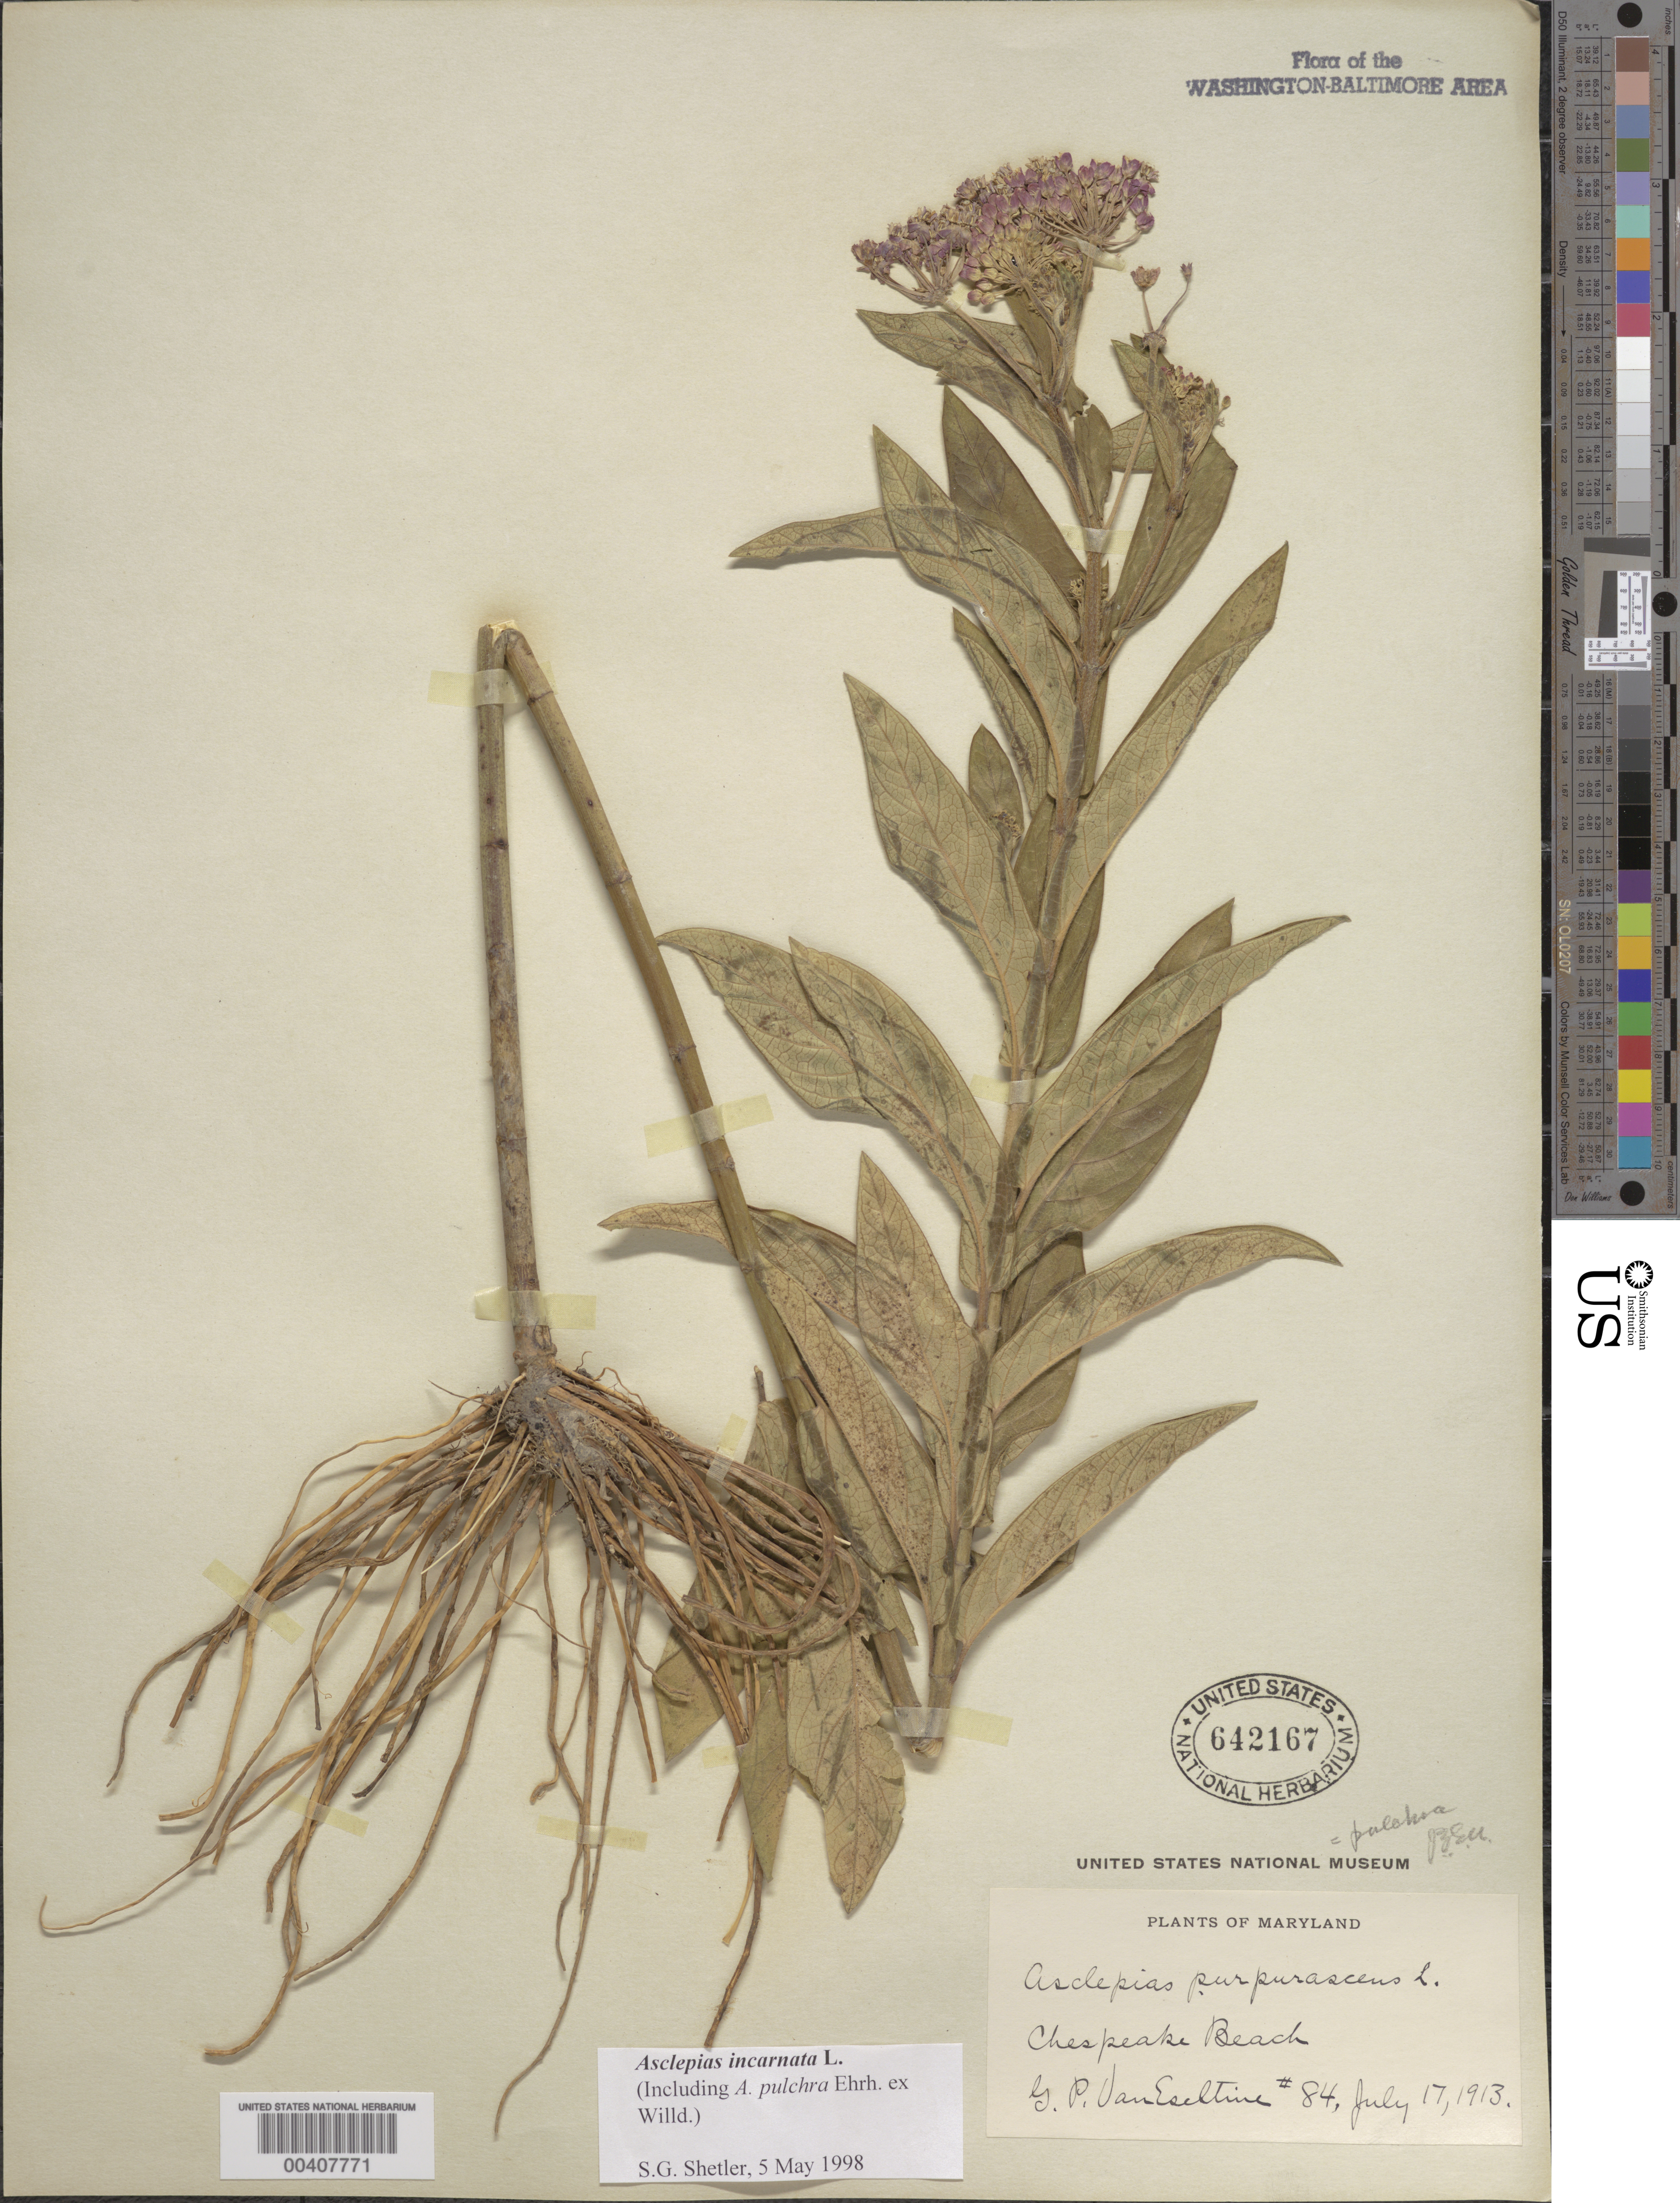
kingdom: Plantae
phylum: Tracheophyta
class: Magnoliopsida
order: Gentianales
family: Apocynaceae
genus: Asclepias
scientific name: Asclepias incarnata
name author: L.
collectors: G. P. Van Eseltine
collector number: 84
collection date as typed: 17 Jul 1913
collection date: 1913-07-17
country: United States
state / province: Maryland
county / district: Calvert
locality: Chesapeake Beach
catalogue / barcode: US 642167